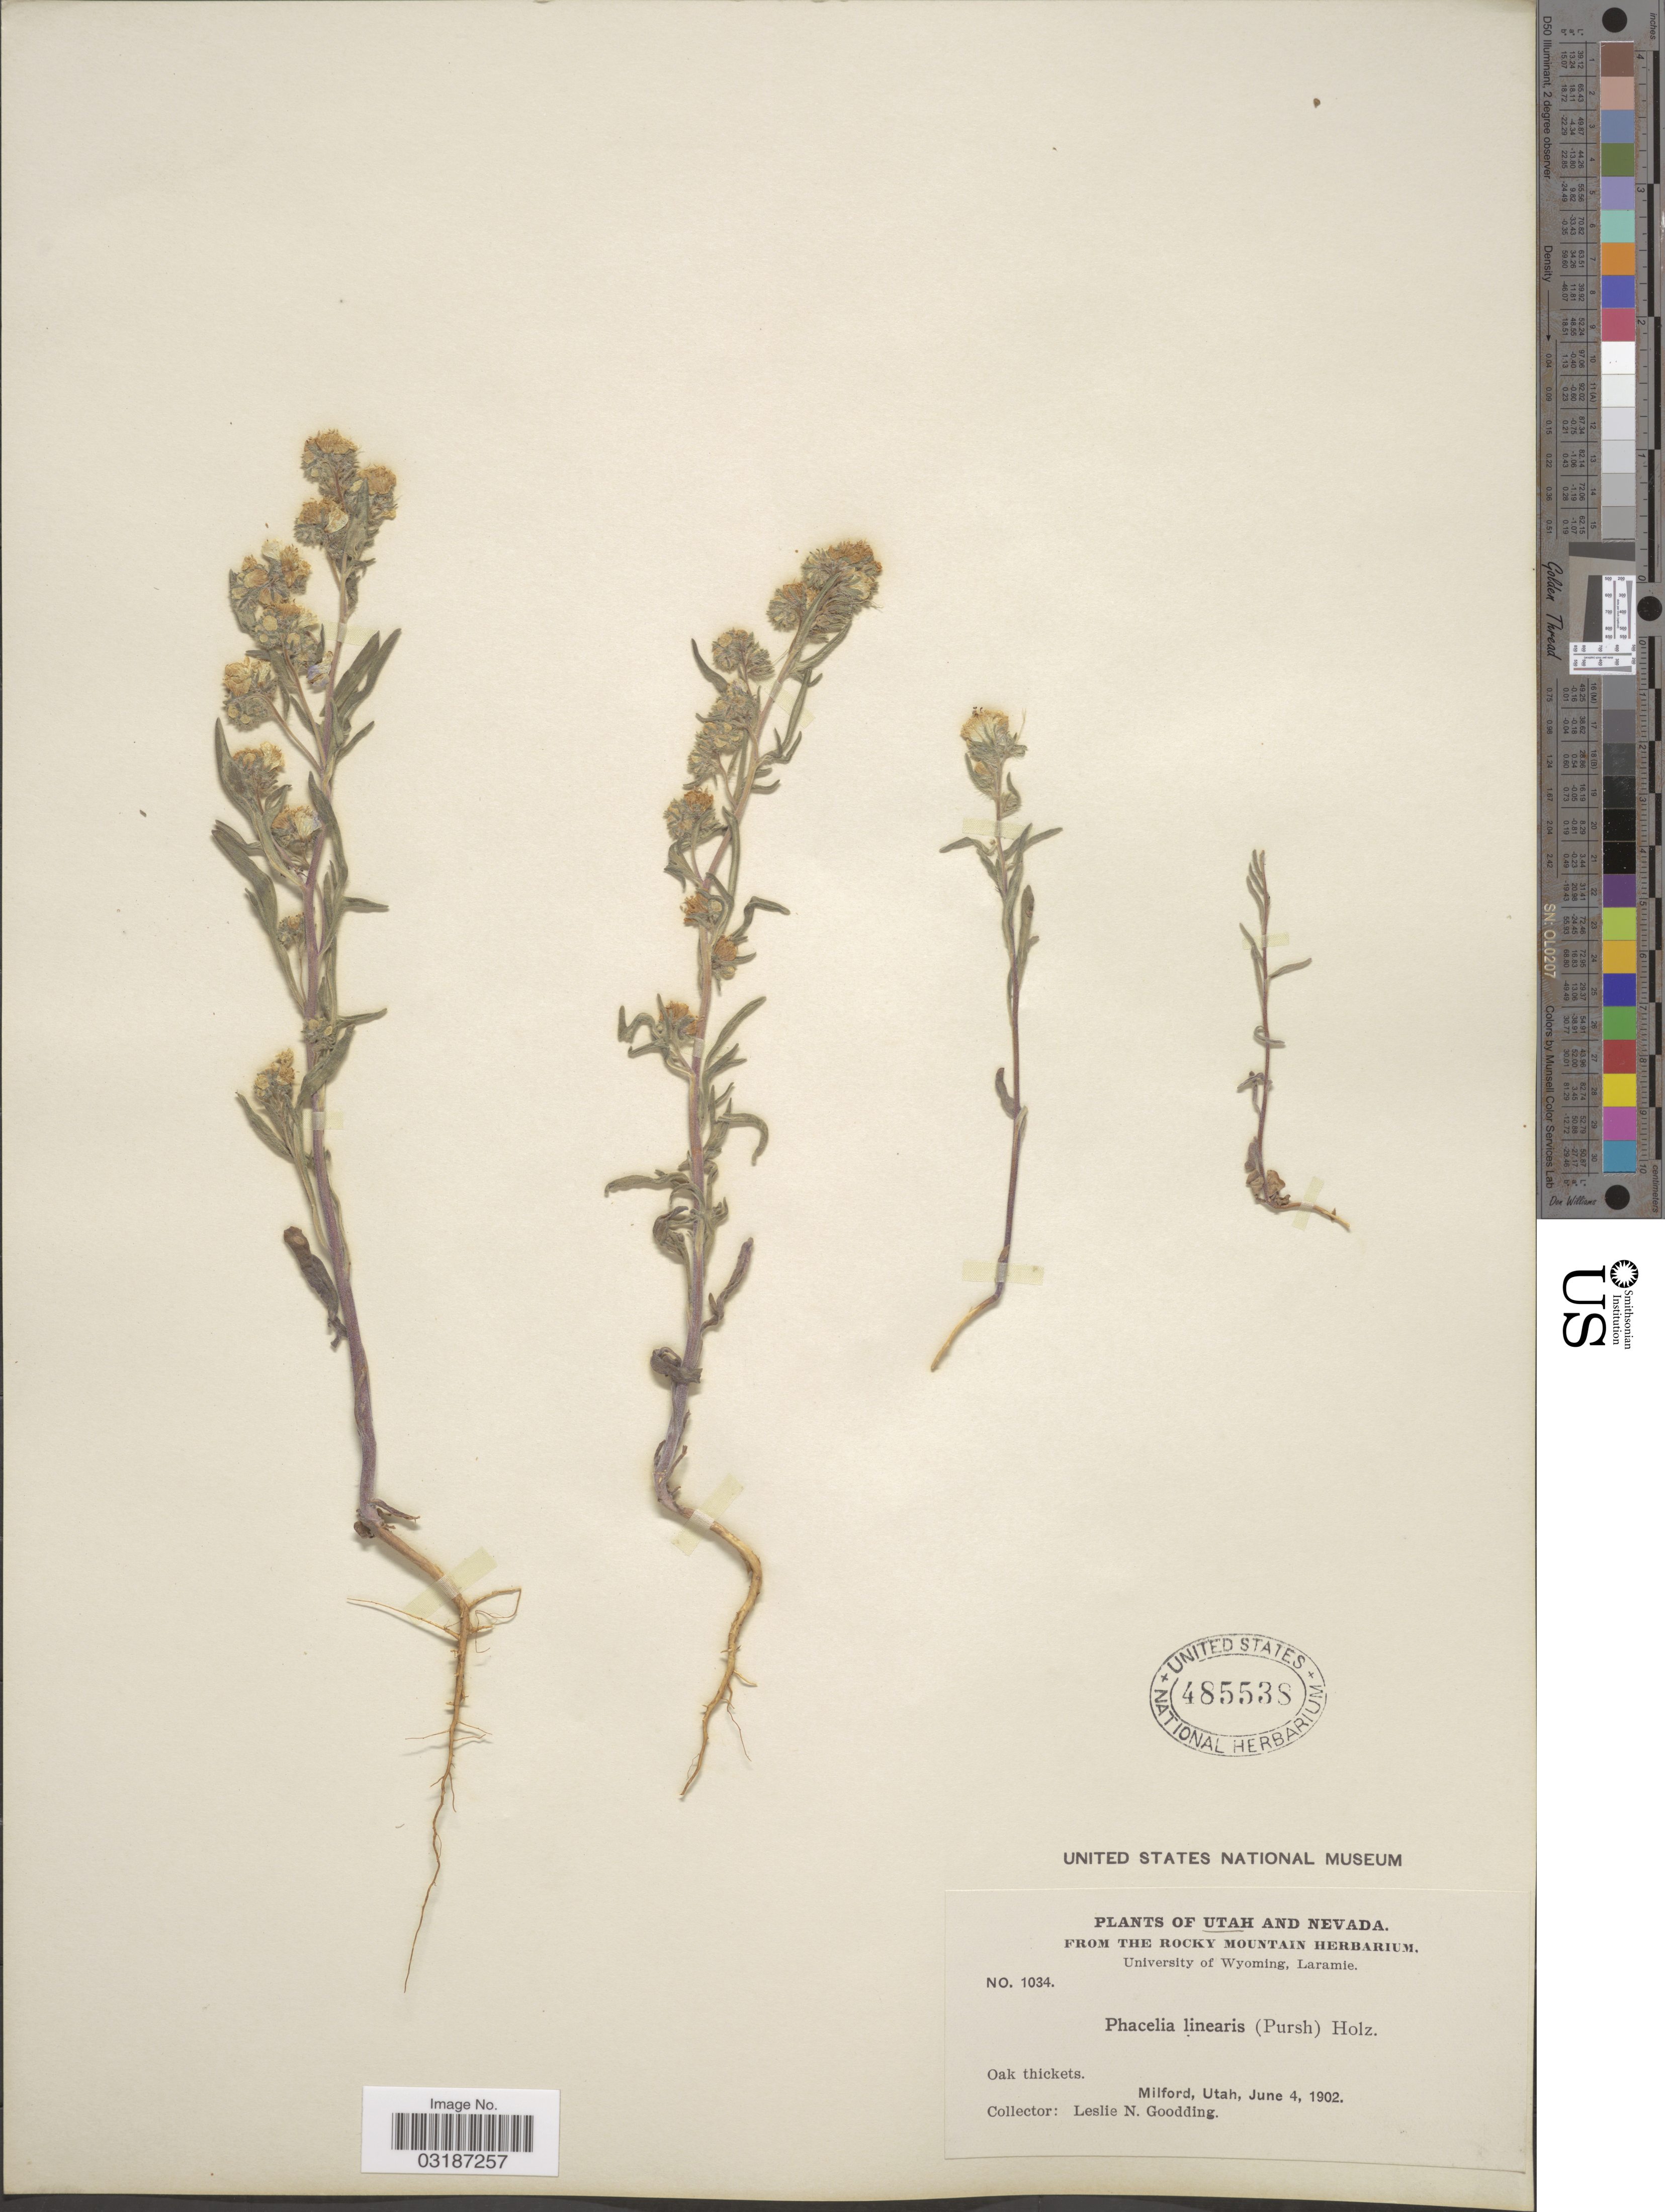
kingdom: Plantae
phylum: Tracheophyta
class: Magnoliopsida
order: Boraginales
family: Hydrophyllaceae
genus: Phacelia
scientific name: Phacelia linearis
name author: (Pursh) Holz.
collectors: L. N. Goodding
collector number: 1034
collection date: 1902-06-04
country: United States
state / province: Utah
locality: Milford.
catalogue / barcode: US 485538